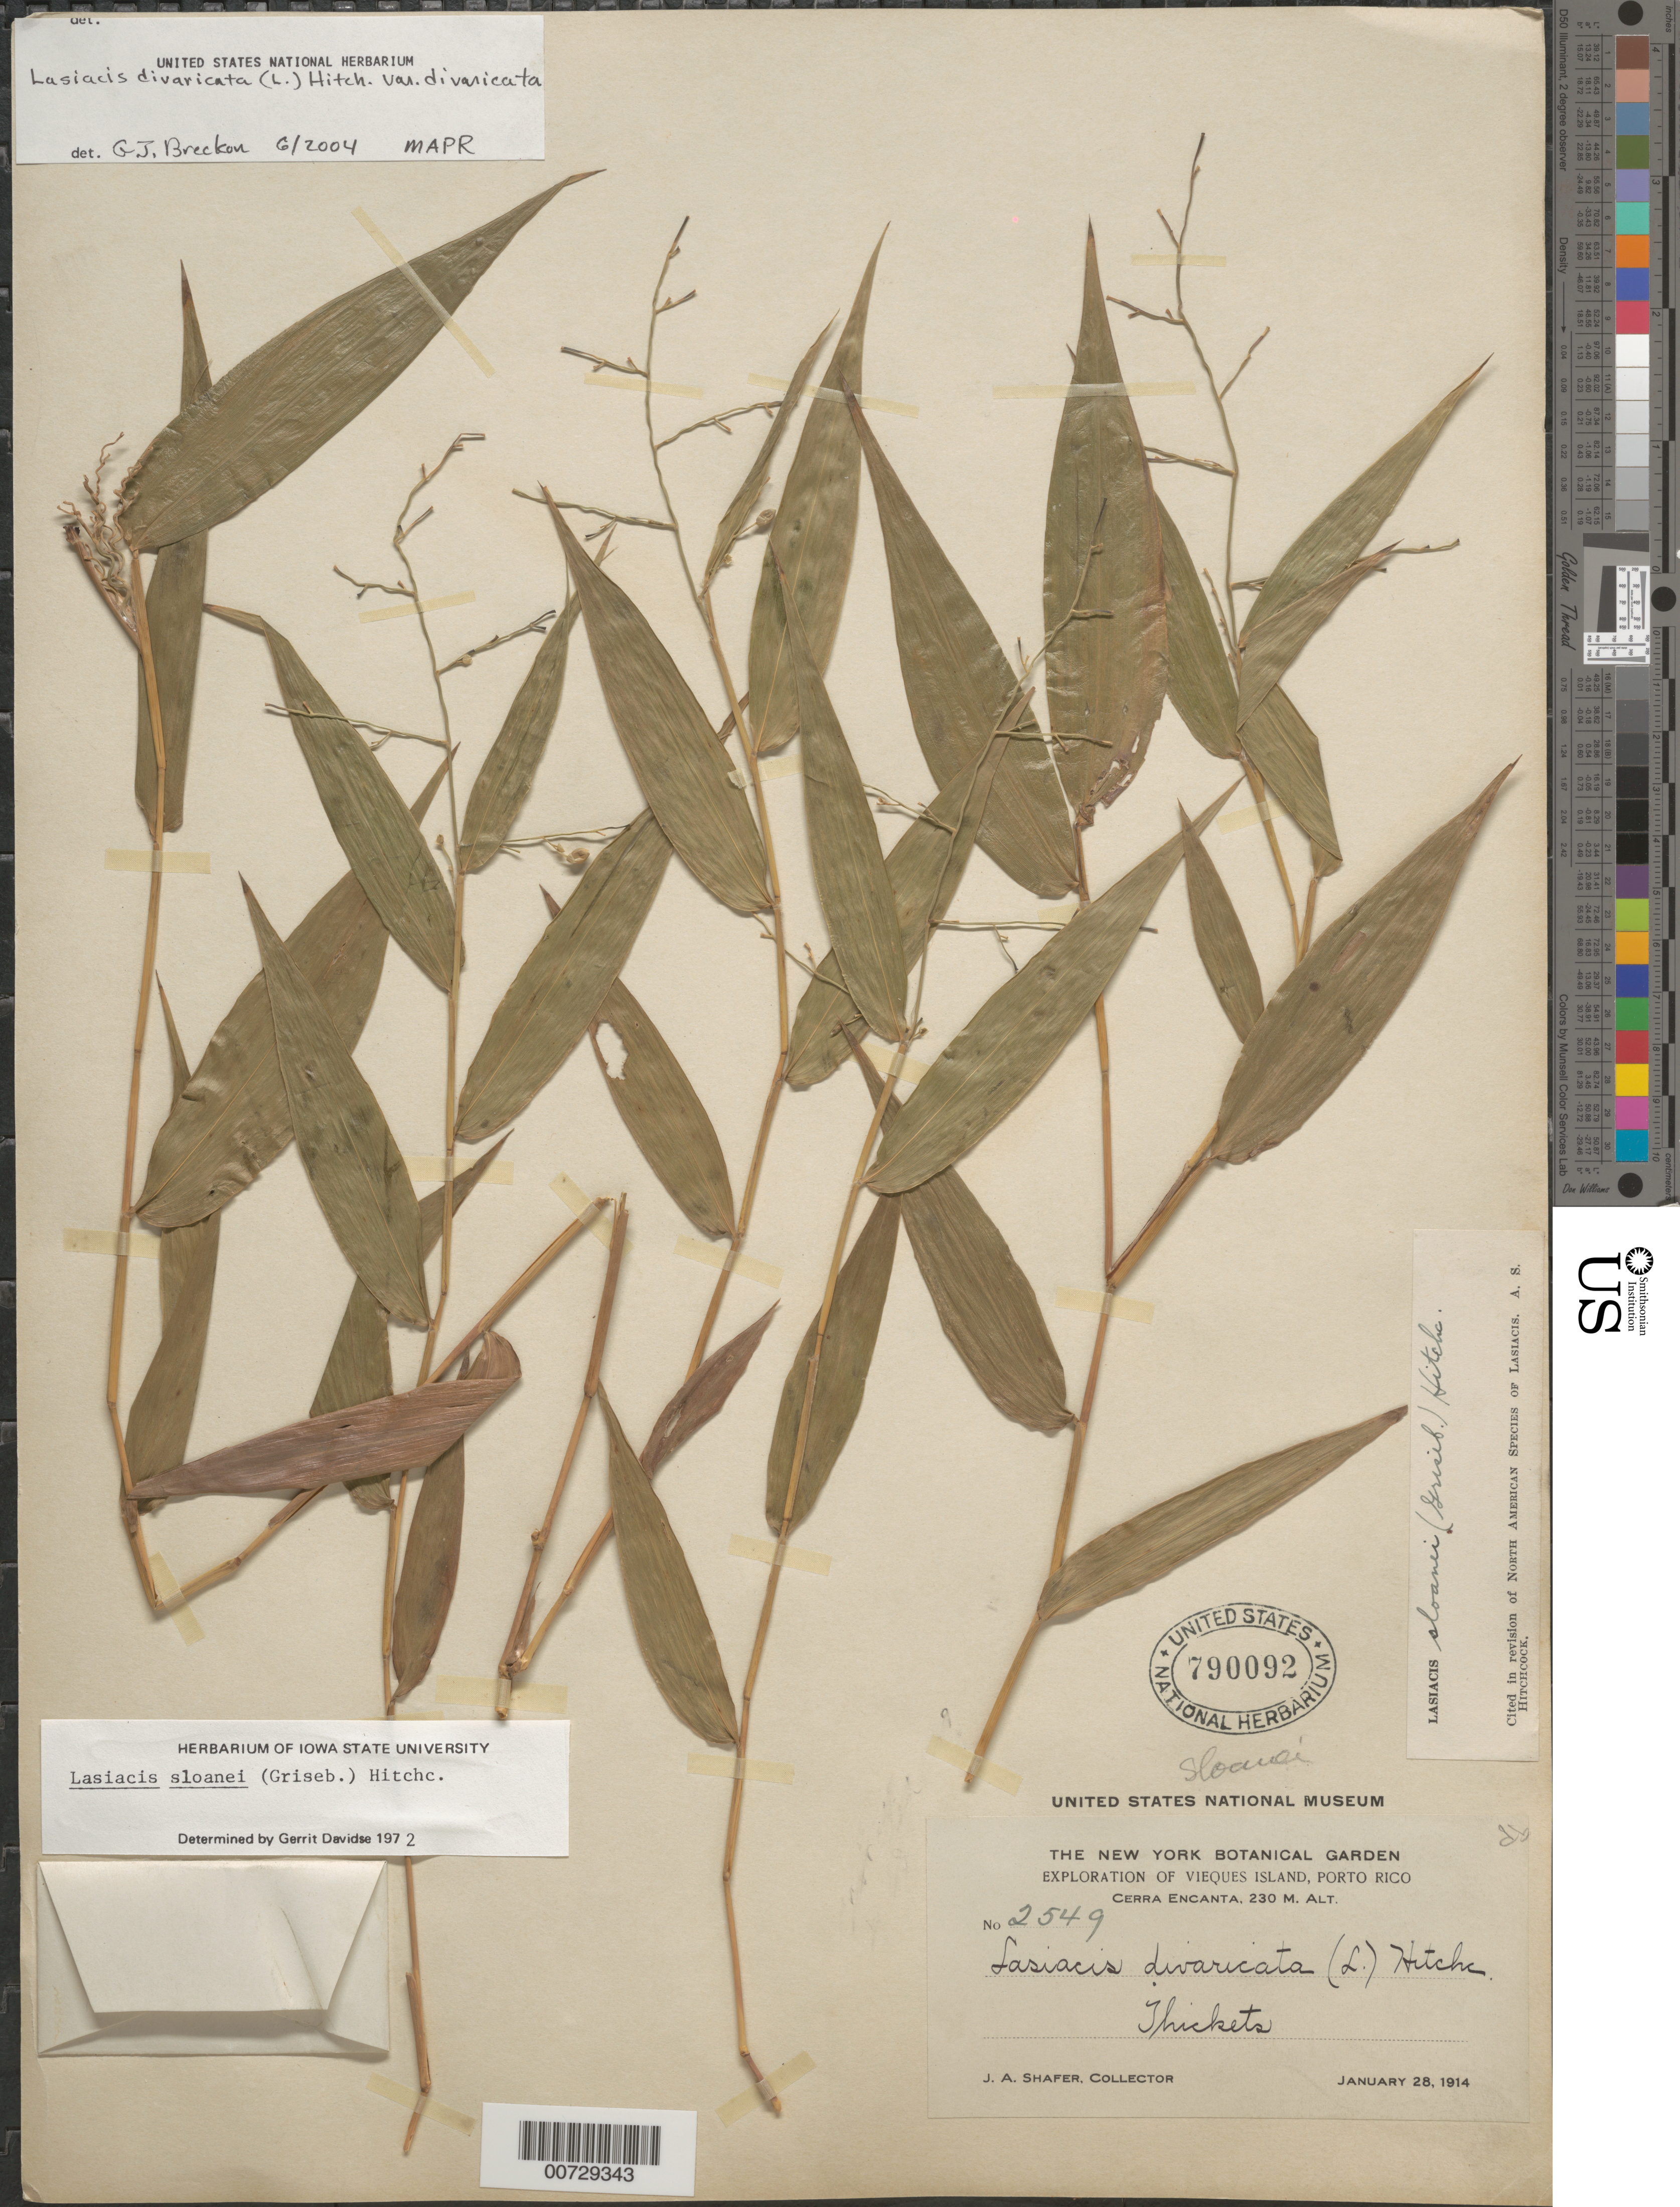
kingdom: Plantae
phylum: Tracheophyta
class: Liliopsida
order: Poales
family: Poaceae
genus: Lasiacis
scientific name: Lasiacis sloanei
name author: (Griseb.) Hitchc.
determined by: Davidse, Gerrit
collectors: J. A. Shafer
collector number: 2549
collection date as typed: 28 Jan 1914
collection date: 1914-01-28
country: Puerto Rico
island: Vieques I.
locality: Cerra Encanta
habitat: Thickets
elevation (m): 230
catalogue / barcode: US 790092